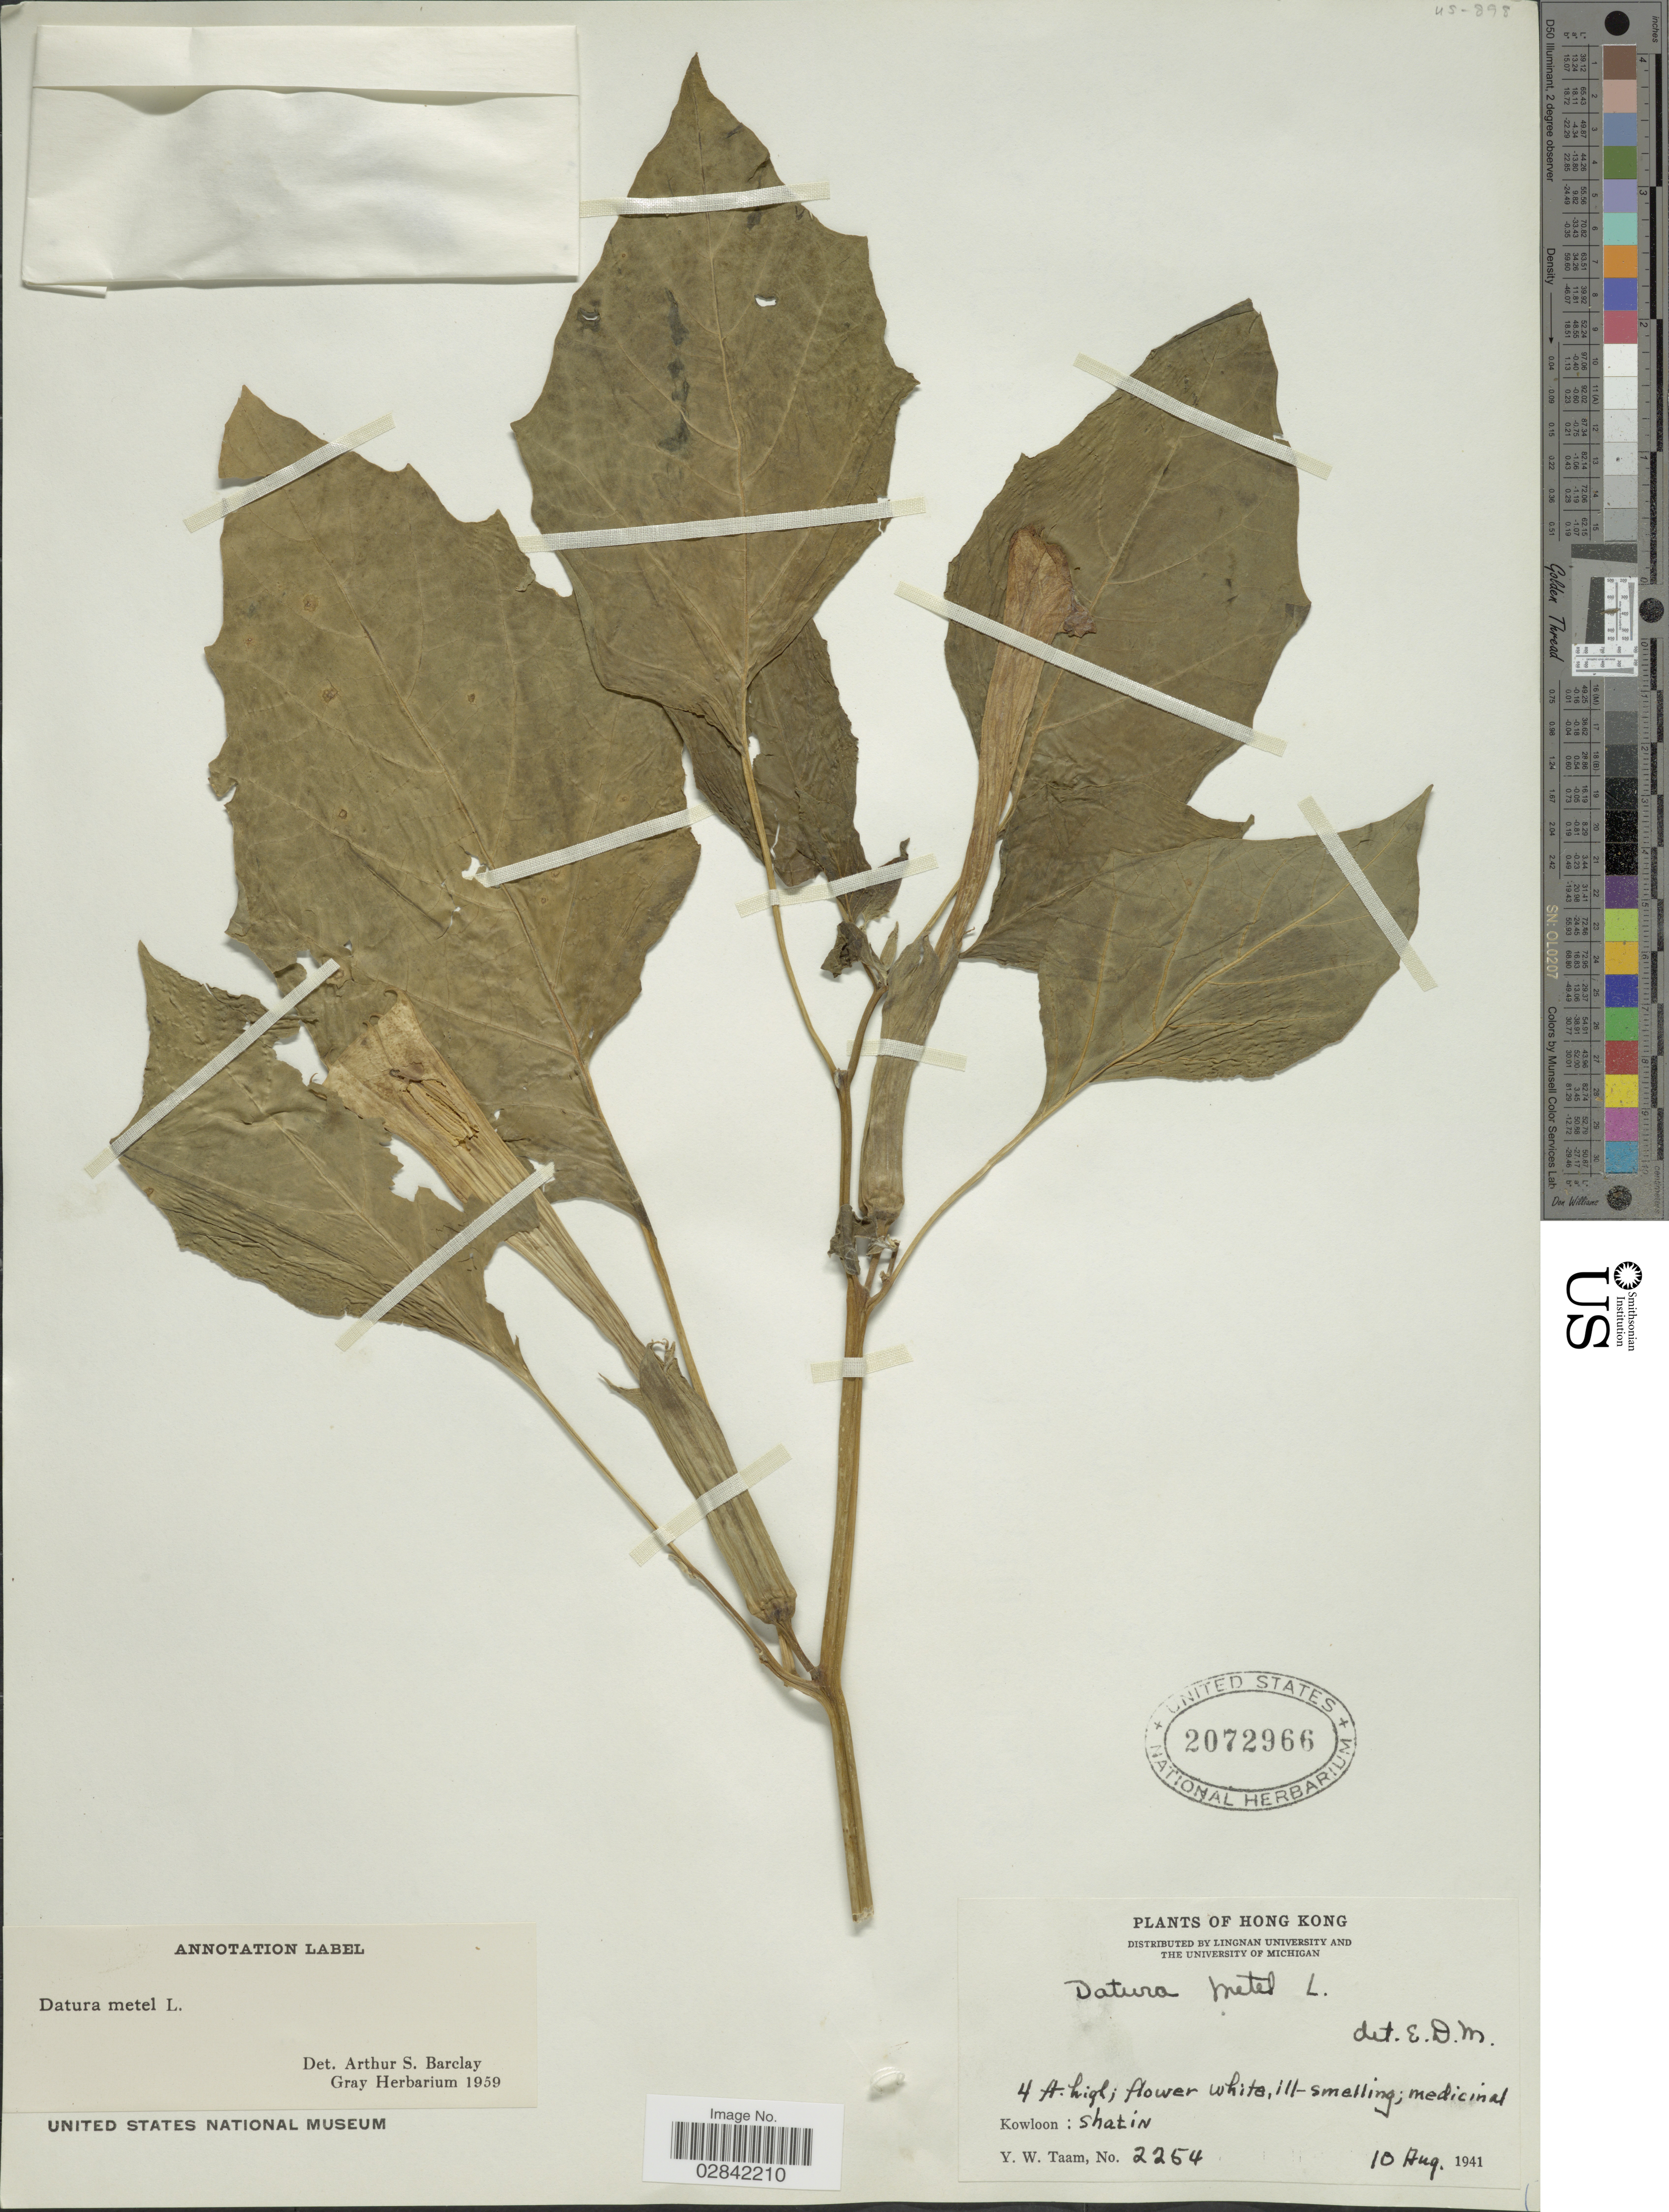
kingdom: Plantae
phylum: Tracheophyta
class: Magnoliopsida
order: Solanales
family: Solanaceae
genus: Datura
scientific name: Datura metel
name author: L.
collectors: Y. W. Taam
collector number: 2254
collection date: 1941-08-10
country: China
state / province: Hong Kong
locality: Kowloon: shatin.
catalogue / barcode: US 2072966